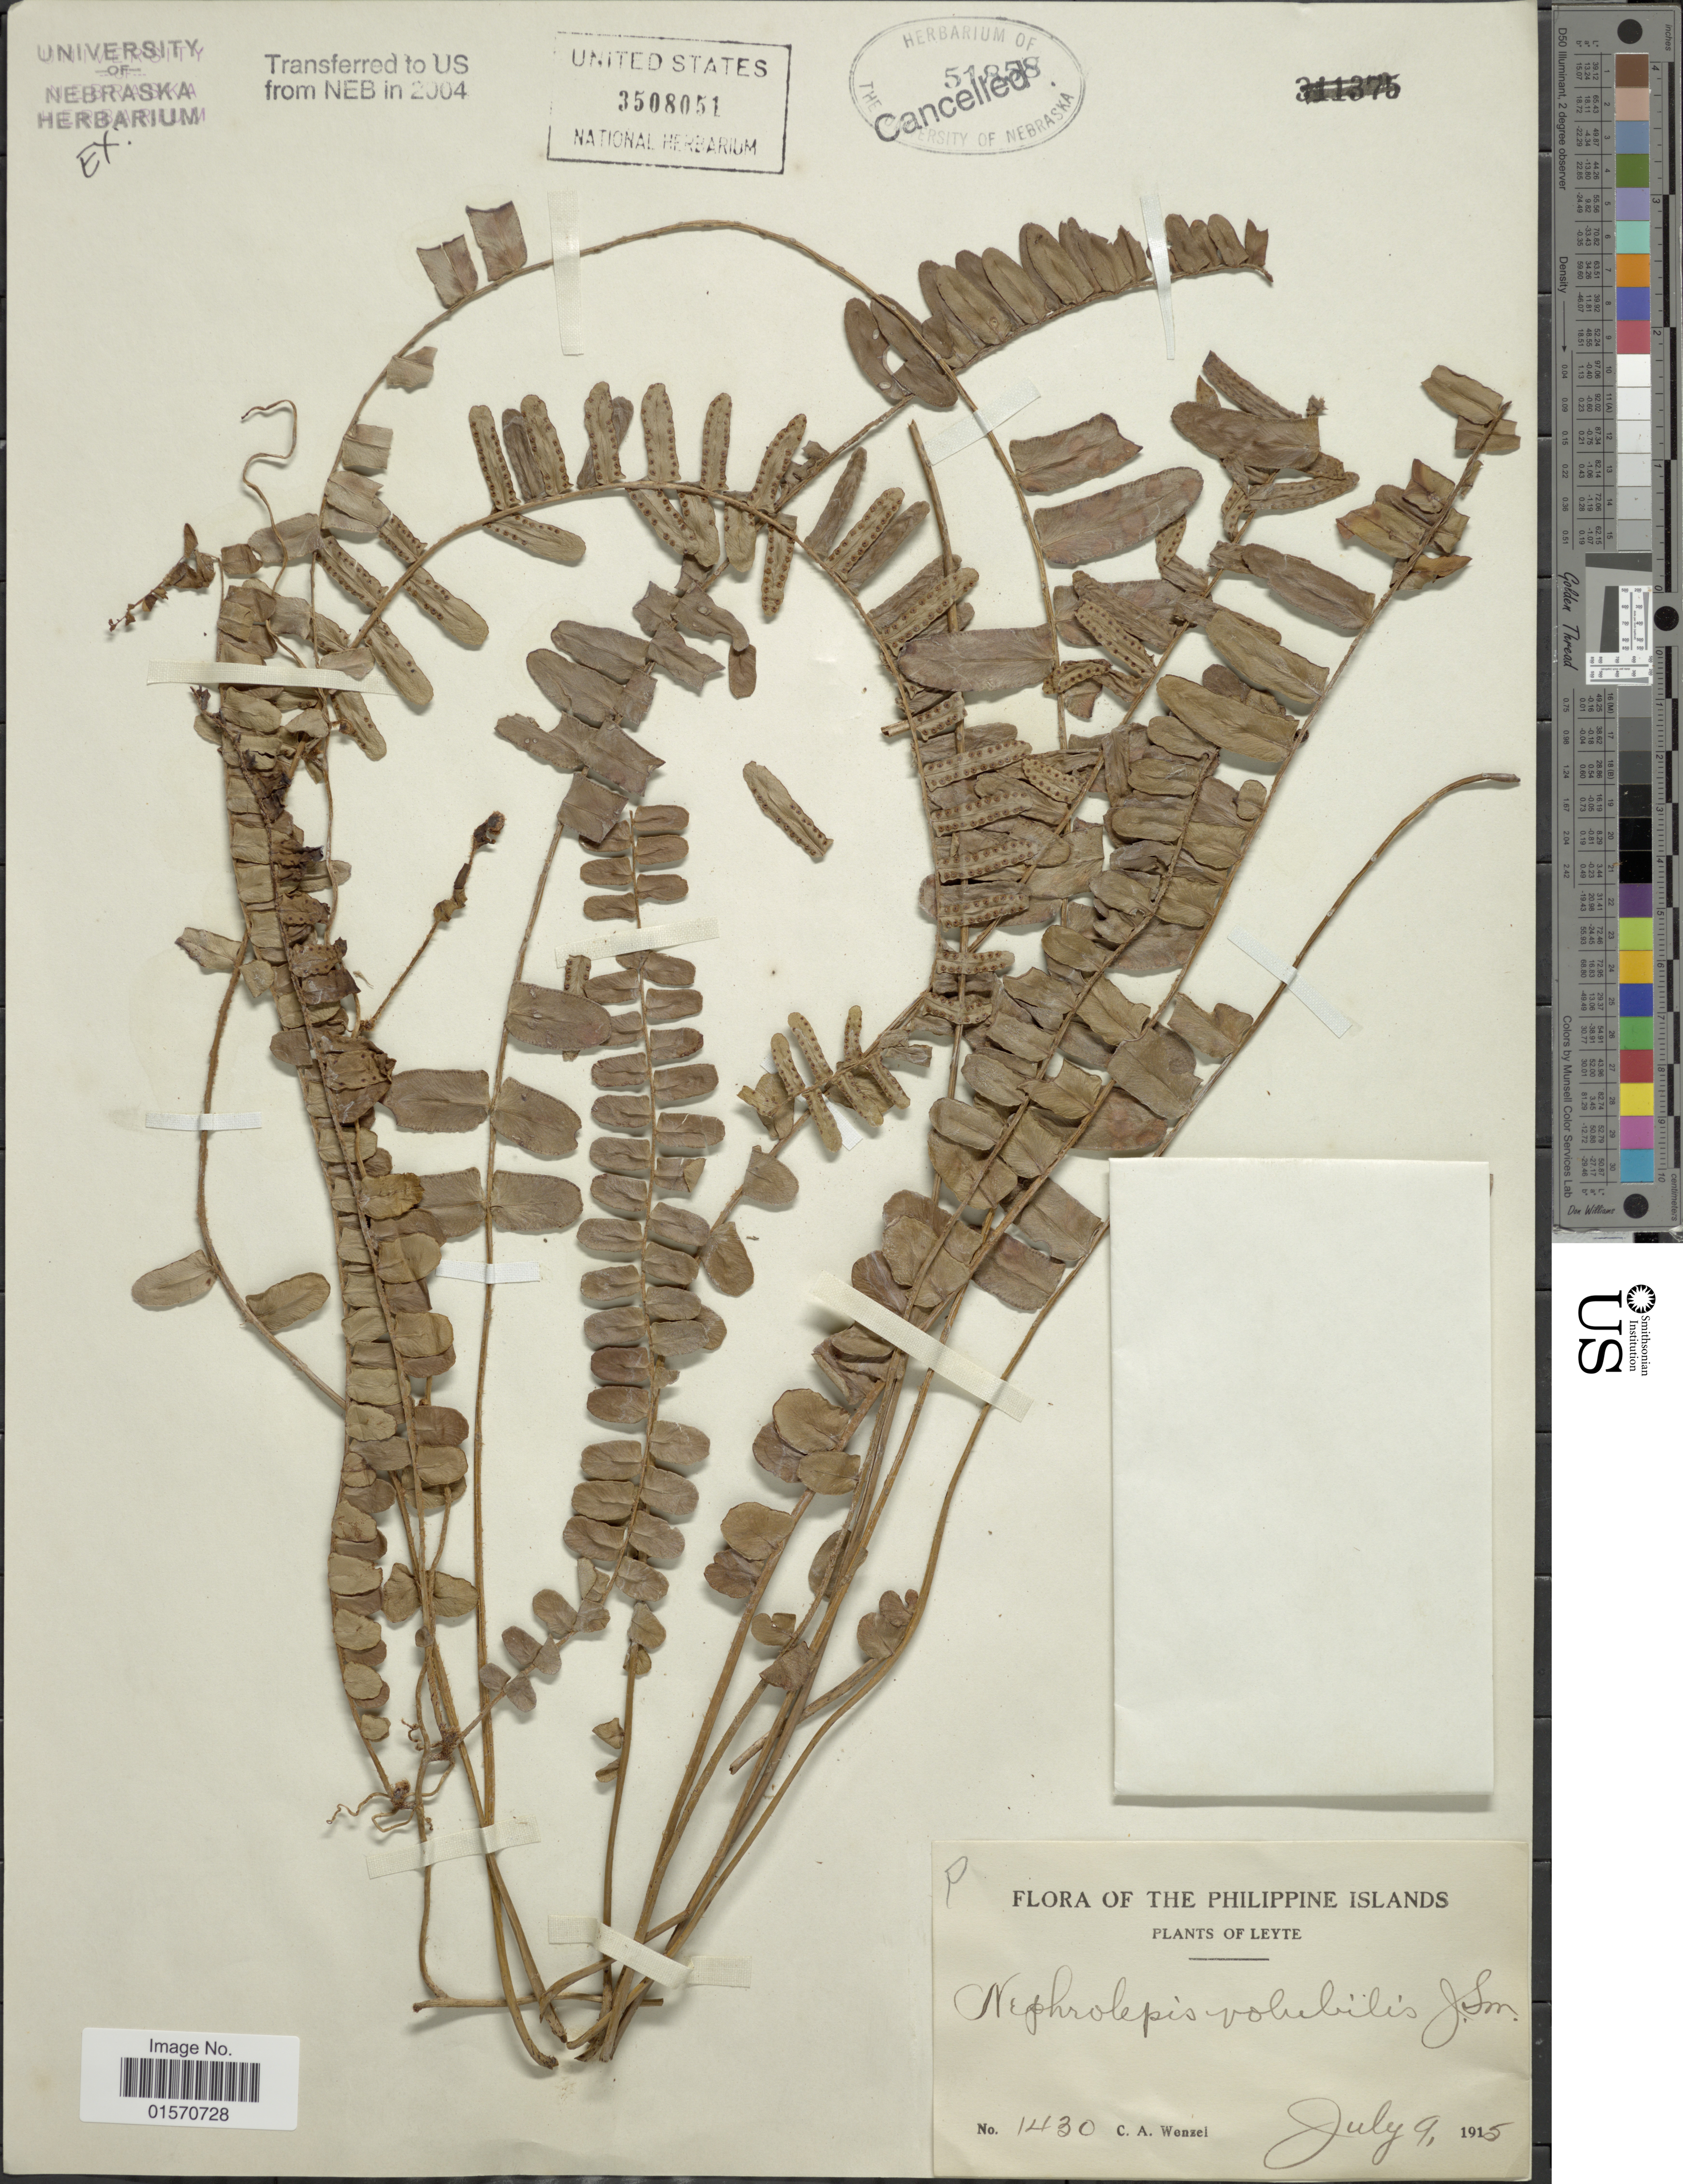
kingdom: Plantae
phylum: Tracheophyta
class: Polypodiopsida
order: Polypodiales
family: Nephrolepidaceae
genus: Nephrolepis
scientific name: Nephrolepis sp.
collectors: C. Wenzel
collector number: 1430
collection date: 1915-07-09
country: Philippines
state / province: Eastern Visayas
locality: Philippine Islands, Leyte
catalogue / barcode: US 3508051